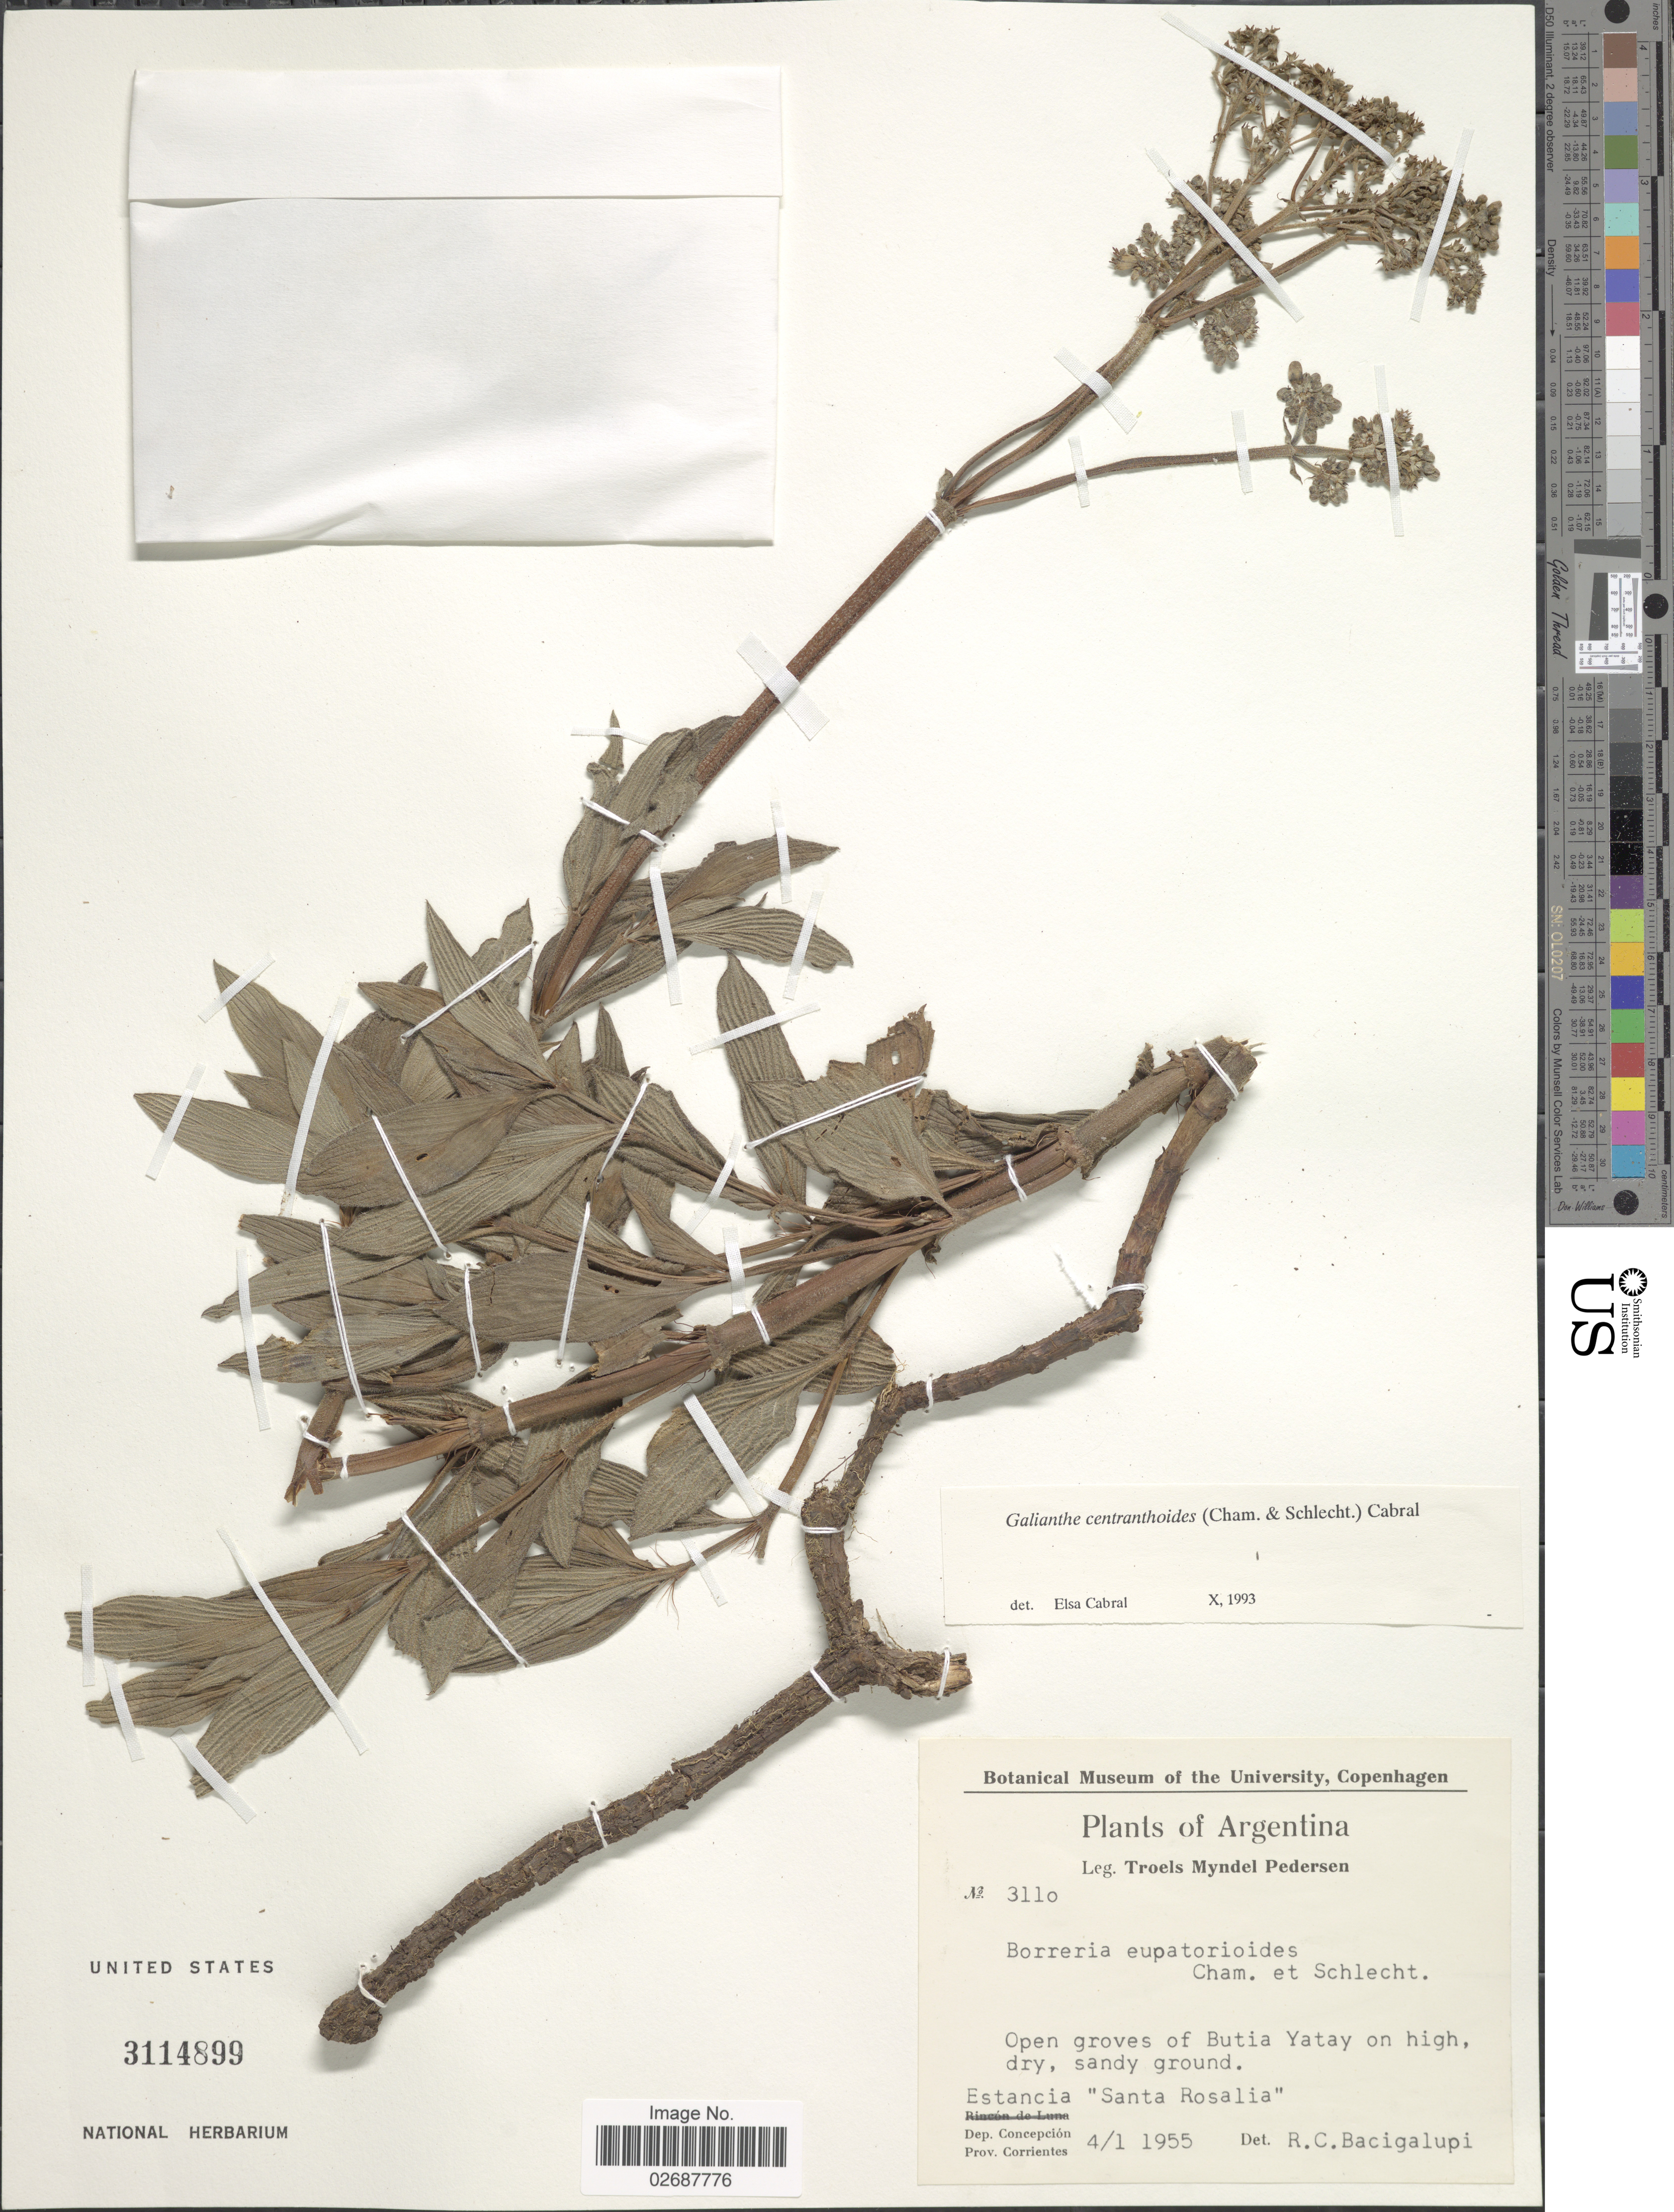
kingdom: Plantae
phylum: Tracheophyta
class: Magnoliopsida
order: Gentianales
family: Rubiaceae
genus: Galianthe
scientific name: Galianthe centranthoides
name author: (Cham. & Schltdl.) E.L. Cabral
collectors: T. Pederson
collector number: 3110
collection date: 1955-01-04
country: Argentina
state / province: Corrientes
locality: Open groves, sandy ground, Estancia "Santa Rosalia", Dep. Concepcion.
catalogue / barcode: US 3114899